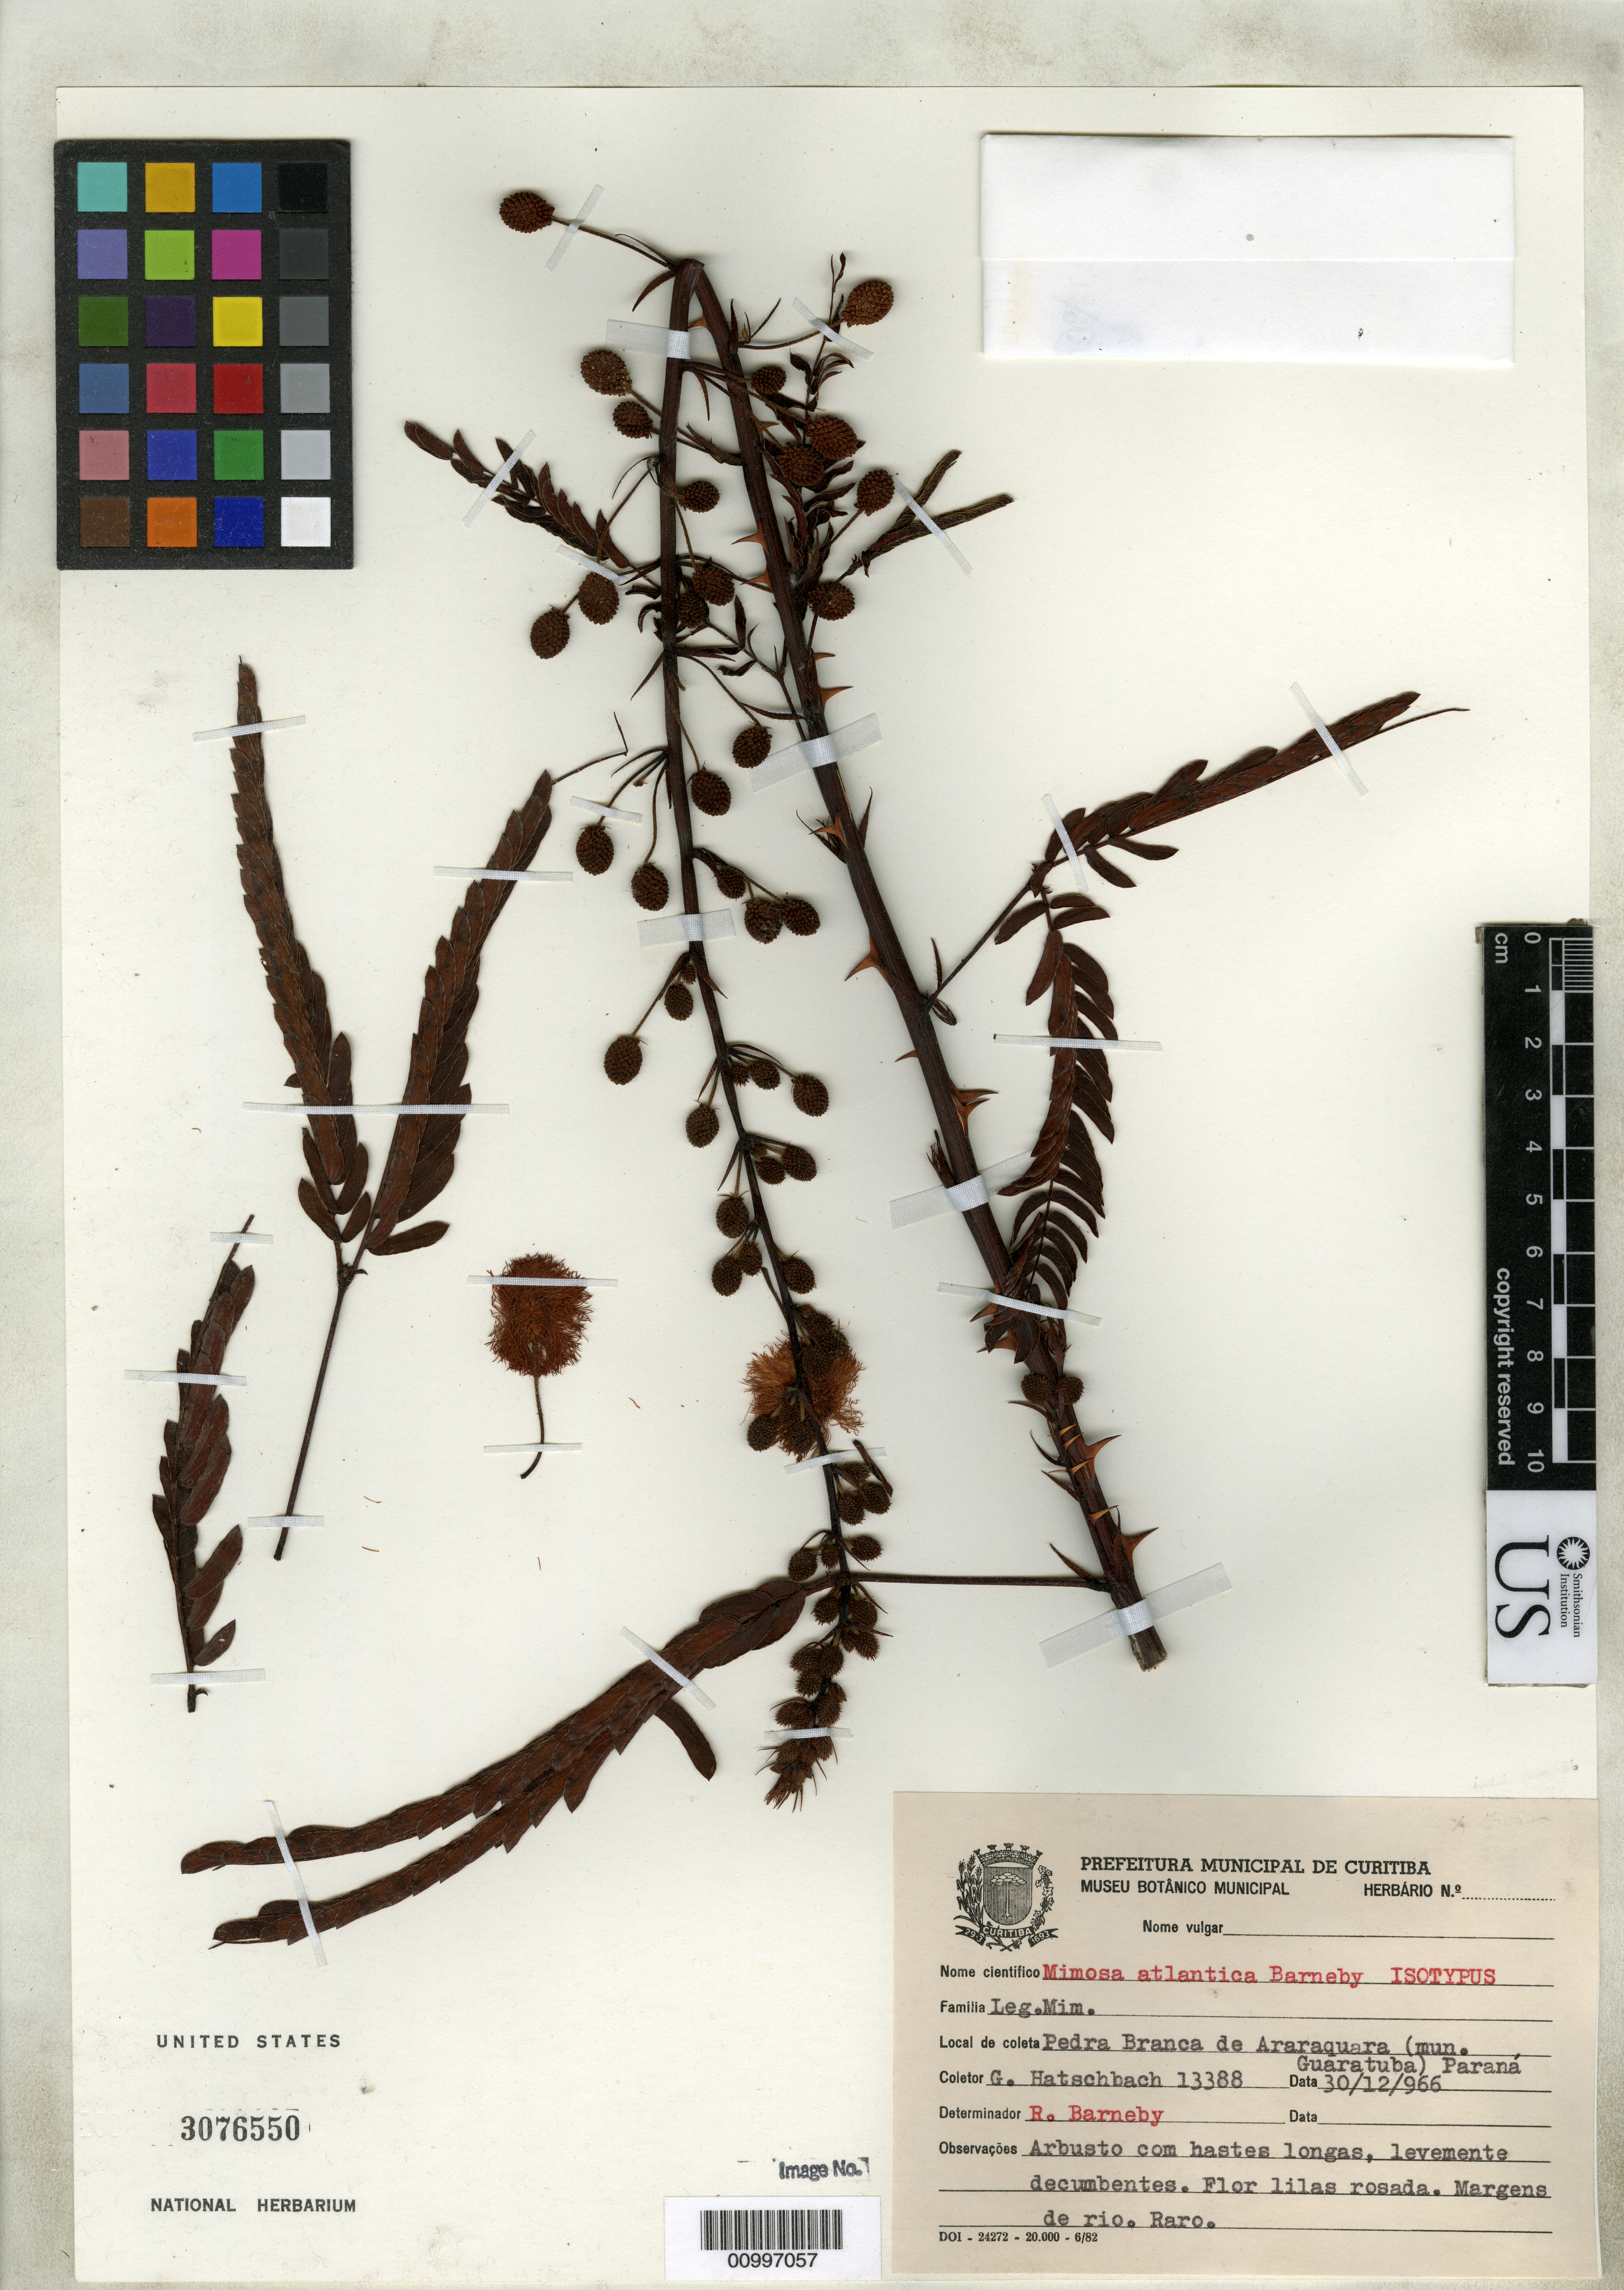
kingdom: Plantae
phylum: Tracheophyta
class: Magnoliopsida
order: Fabales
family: Fabaceae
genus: Mimosa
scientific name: Mimosa atlantica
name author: Barneby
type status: Isotype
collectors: G. Hatschbach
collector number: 13388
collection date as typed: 30 Dec 1966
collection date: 1966-12-30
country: Brazil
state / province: Paraná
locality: Pedra branca de Araraquara (mun. Guaratuba).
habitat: Margens de rio.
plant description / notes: Collector no. is 13388 on specimen label; whereas 13366 in protologue, but all other data matches. Presumed typographical error in publication.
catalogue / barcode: US 3076550